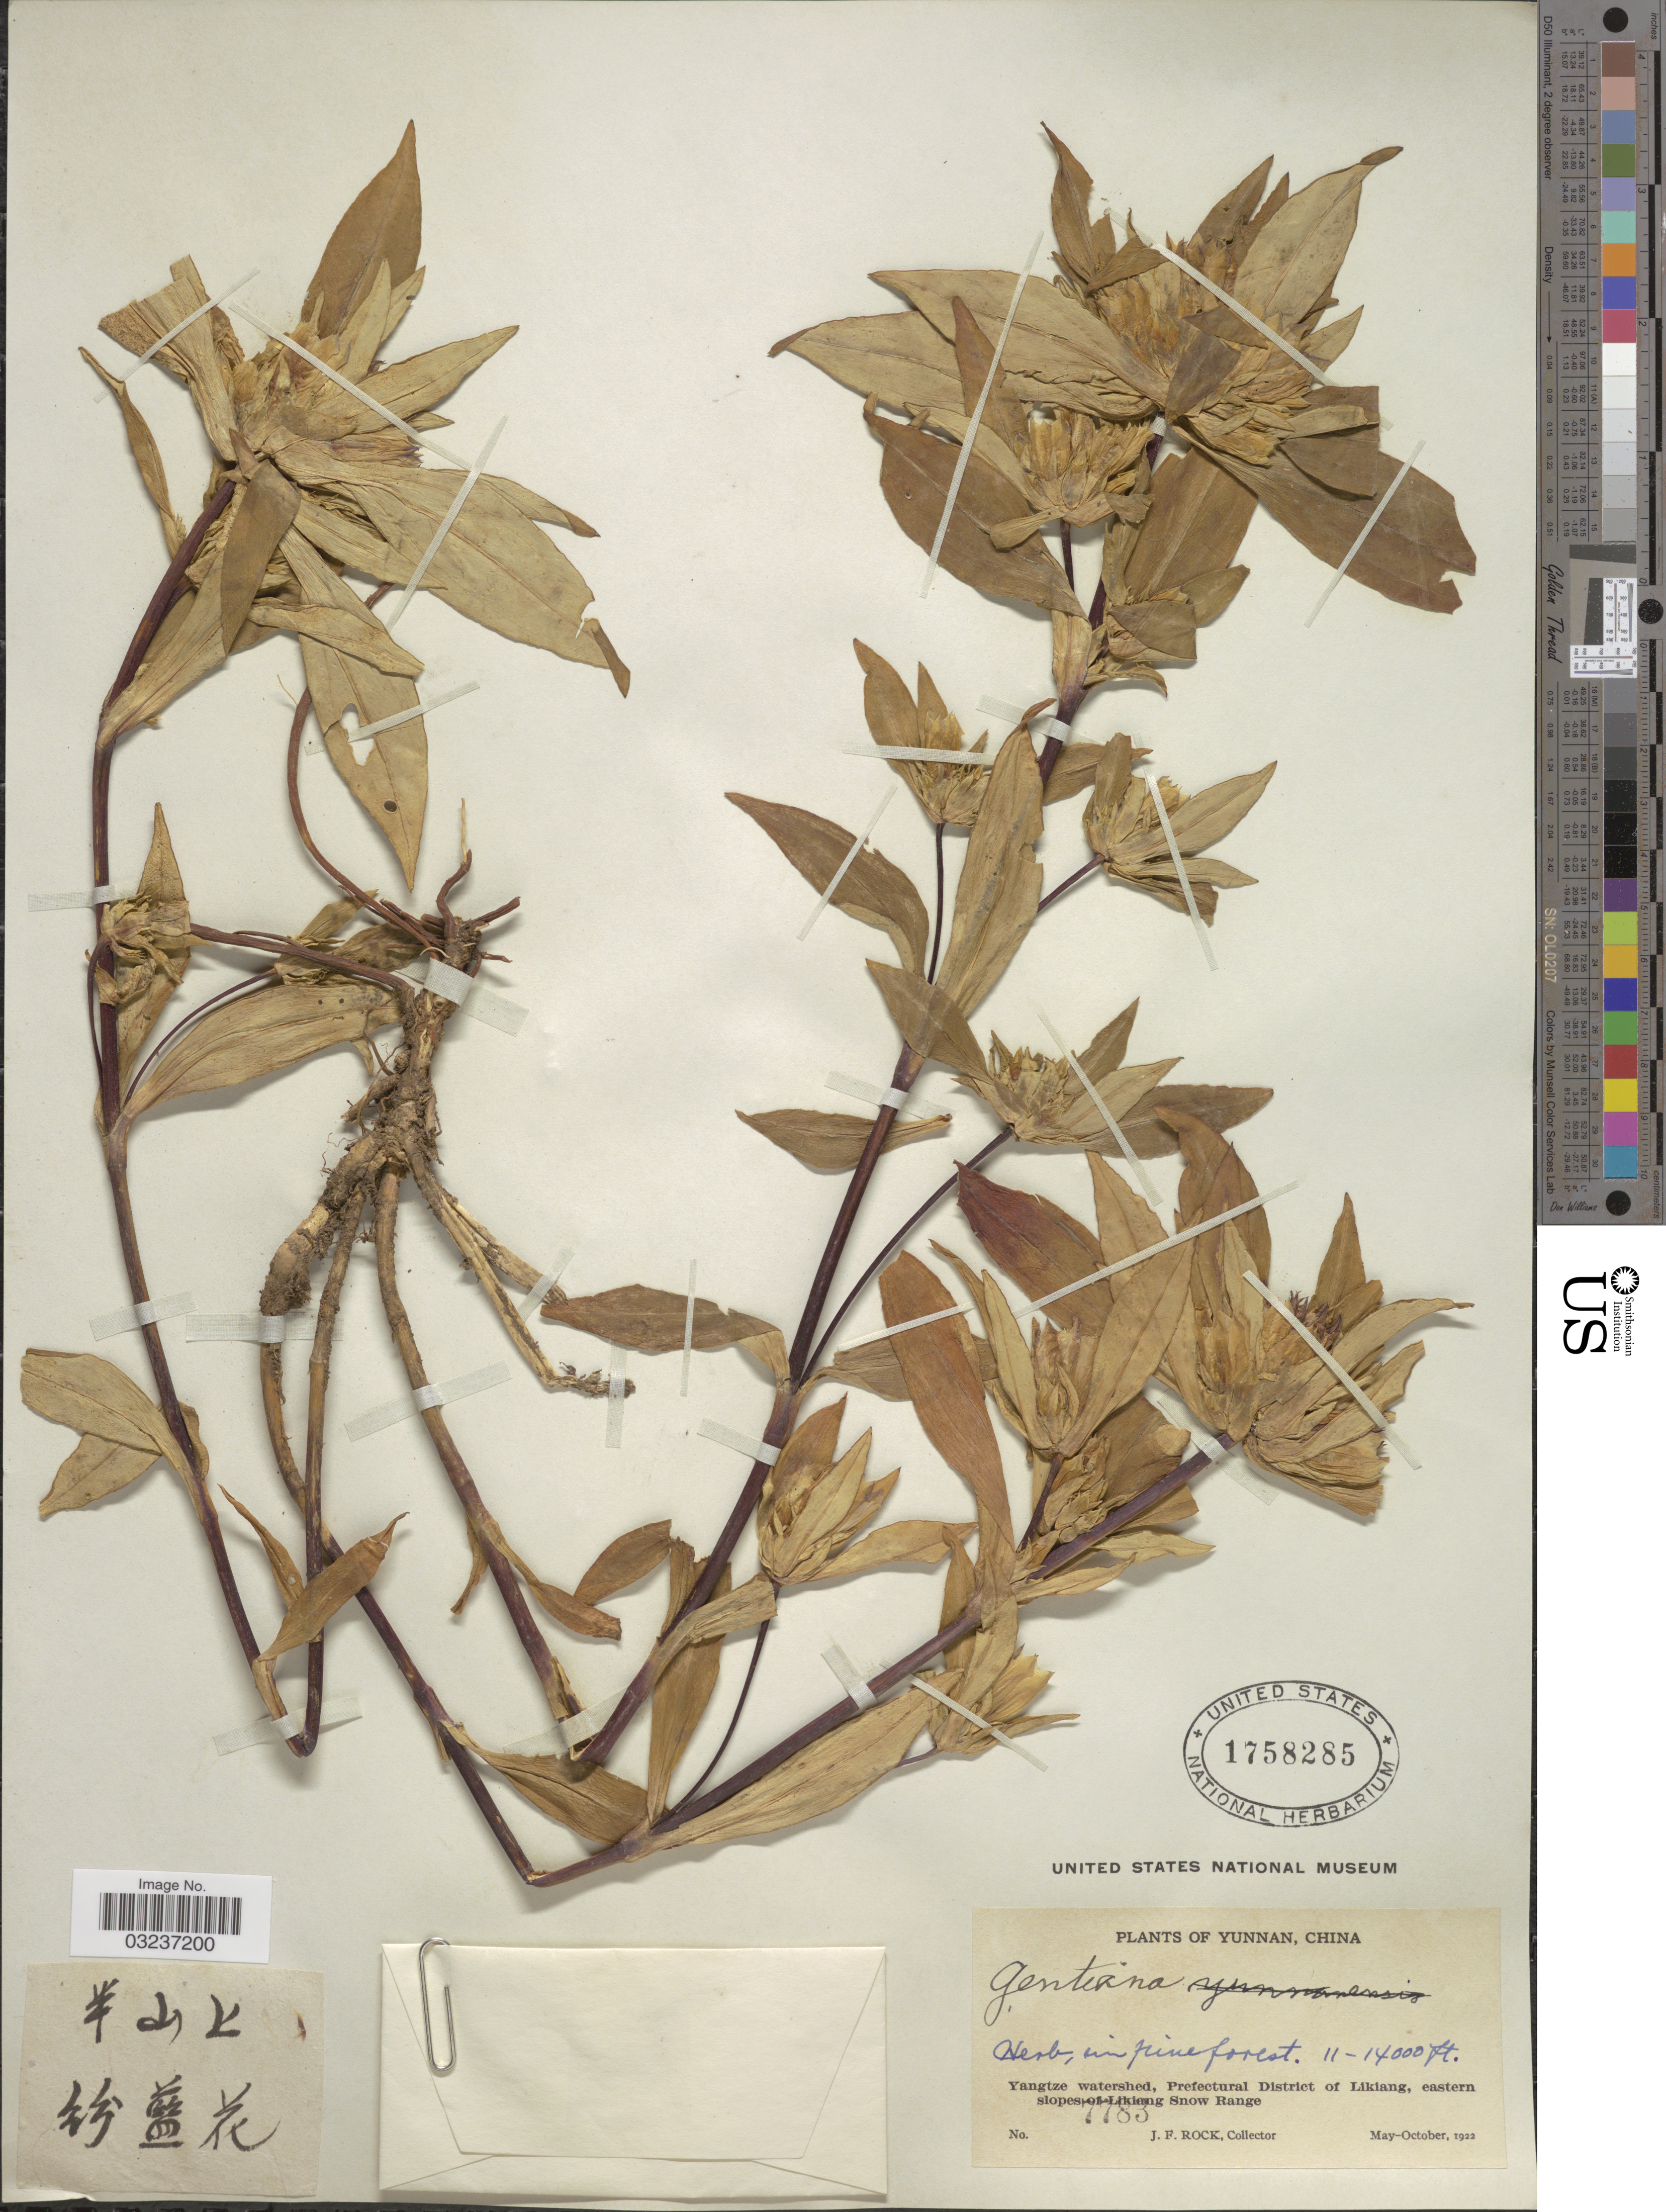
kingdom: Plantae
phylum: Tracheophyta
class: Magnoliopsida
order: Gentianales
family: Gentianaceae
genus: Gentiana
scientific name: Gentiana sp.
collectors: J. Rock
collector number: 7783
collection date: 1922-05/1922-10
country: China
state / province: Yunnan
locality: Yangtze watershed, Prefectural District of Likiang, eastern slopes of Likiang Snow Range.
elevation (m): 3353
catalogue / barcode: US 1758285